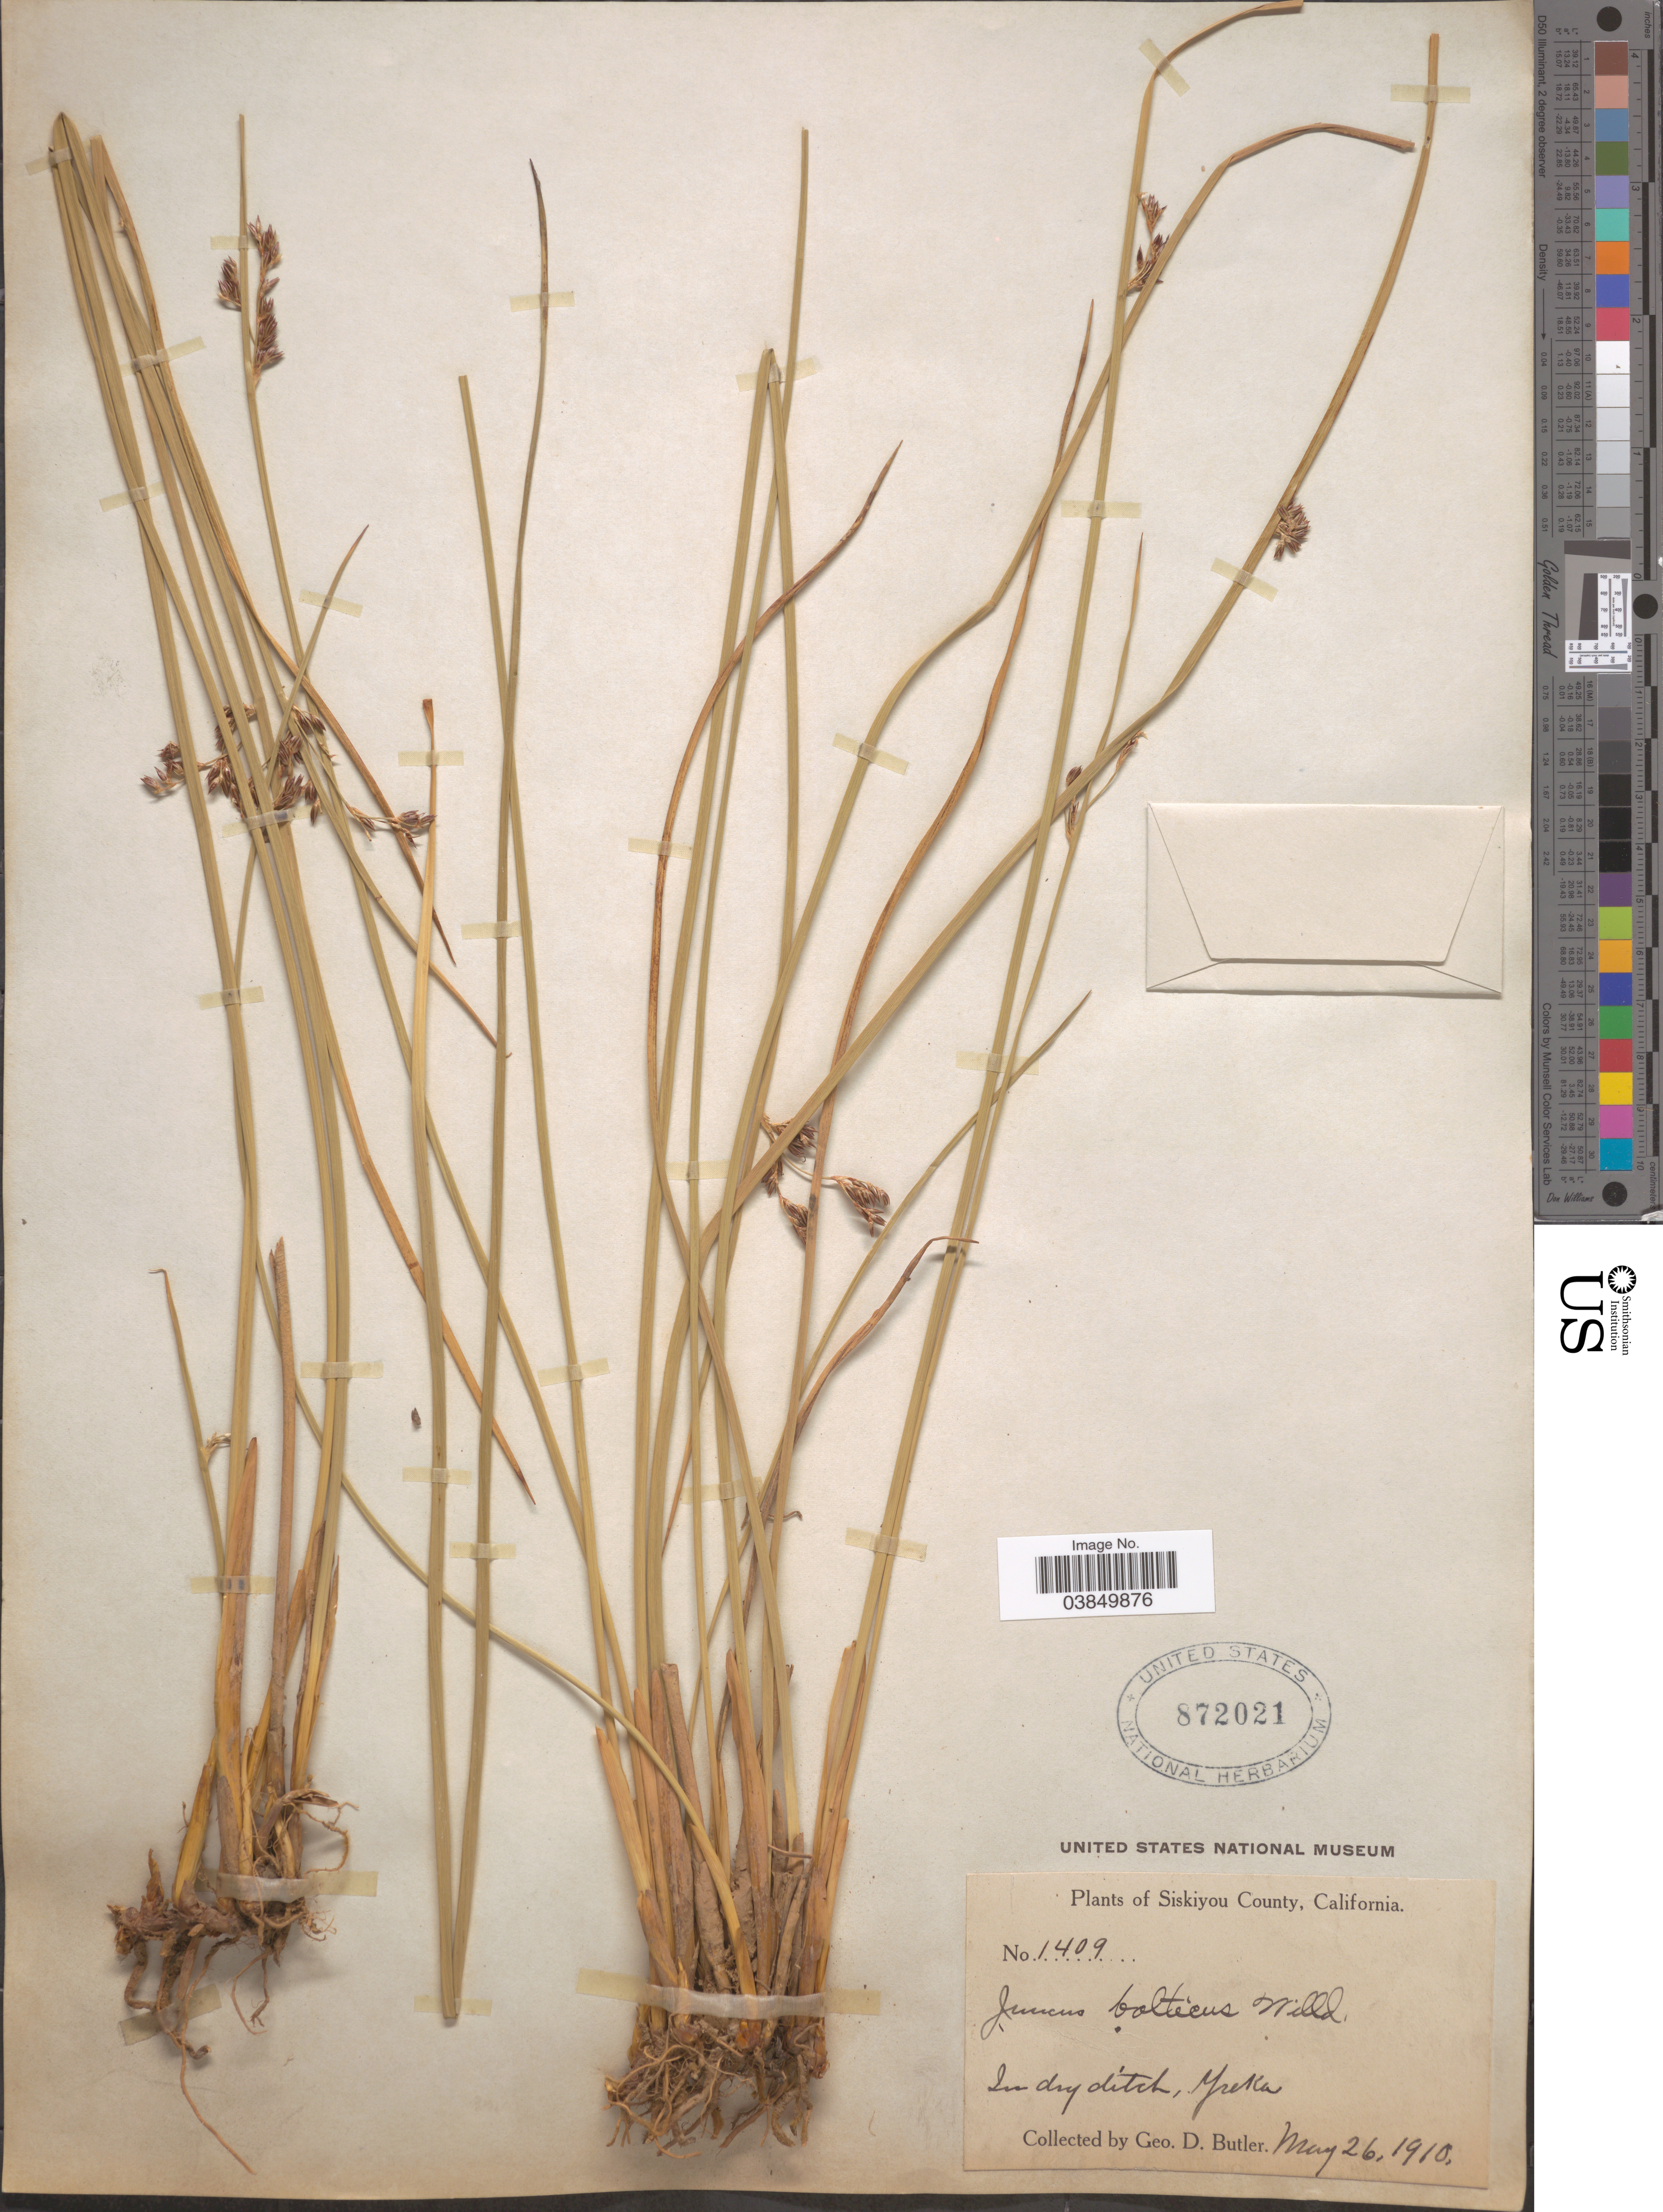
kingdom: Plantae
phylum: Tracheophyta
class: Liliopsida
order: Poales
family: Juncaceae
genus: Juncus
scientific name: Juncus balticus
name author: Willd.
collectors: G. D. Butler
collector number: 1409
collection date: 1910-05-26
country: United States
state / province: California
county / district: Siskiyou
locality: Siskiyou County. In dry ditch, Yreka.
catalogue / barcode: US 872021